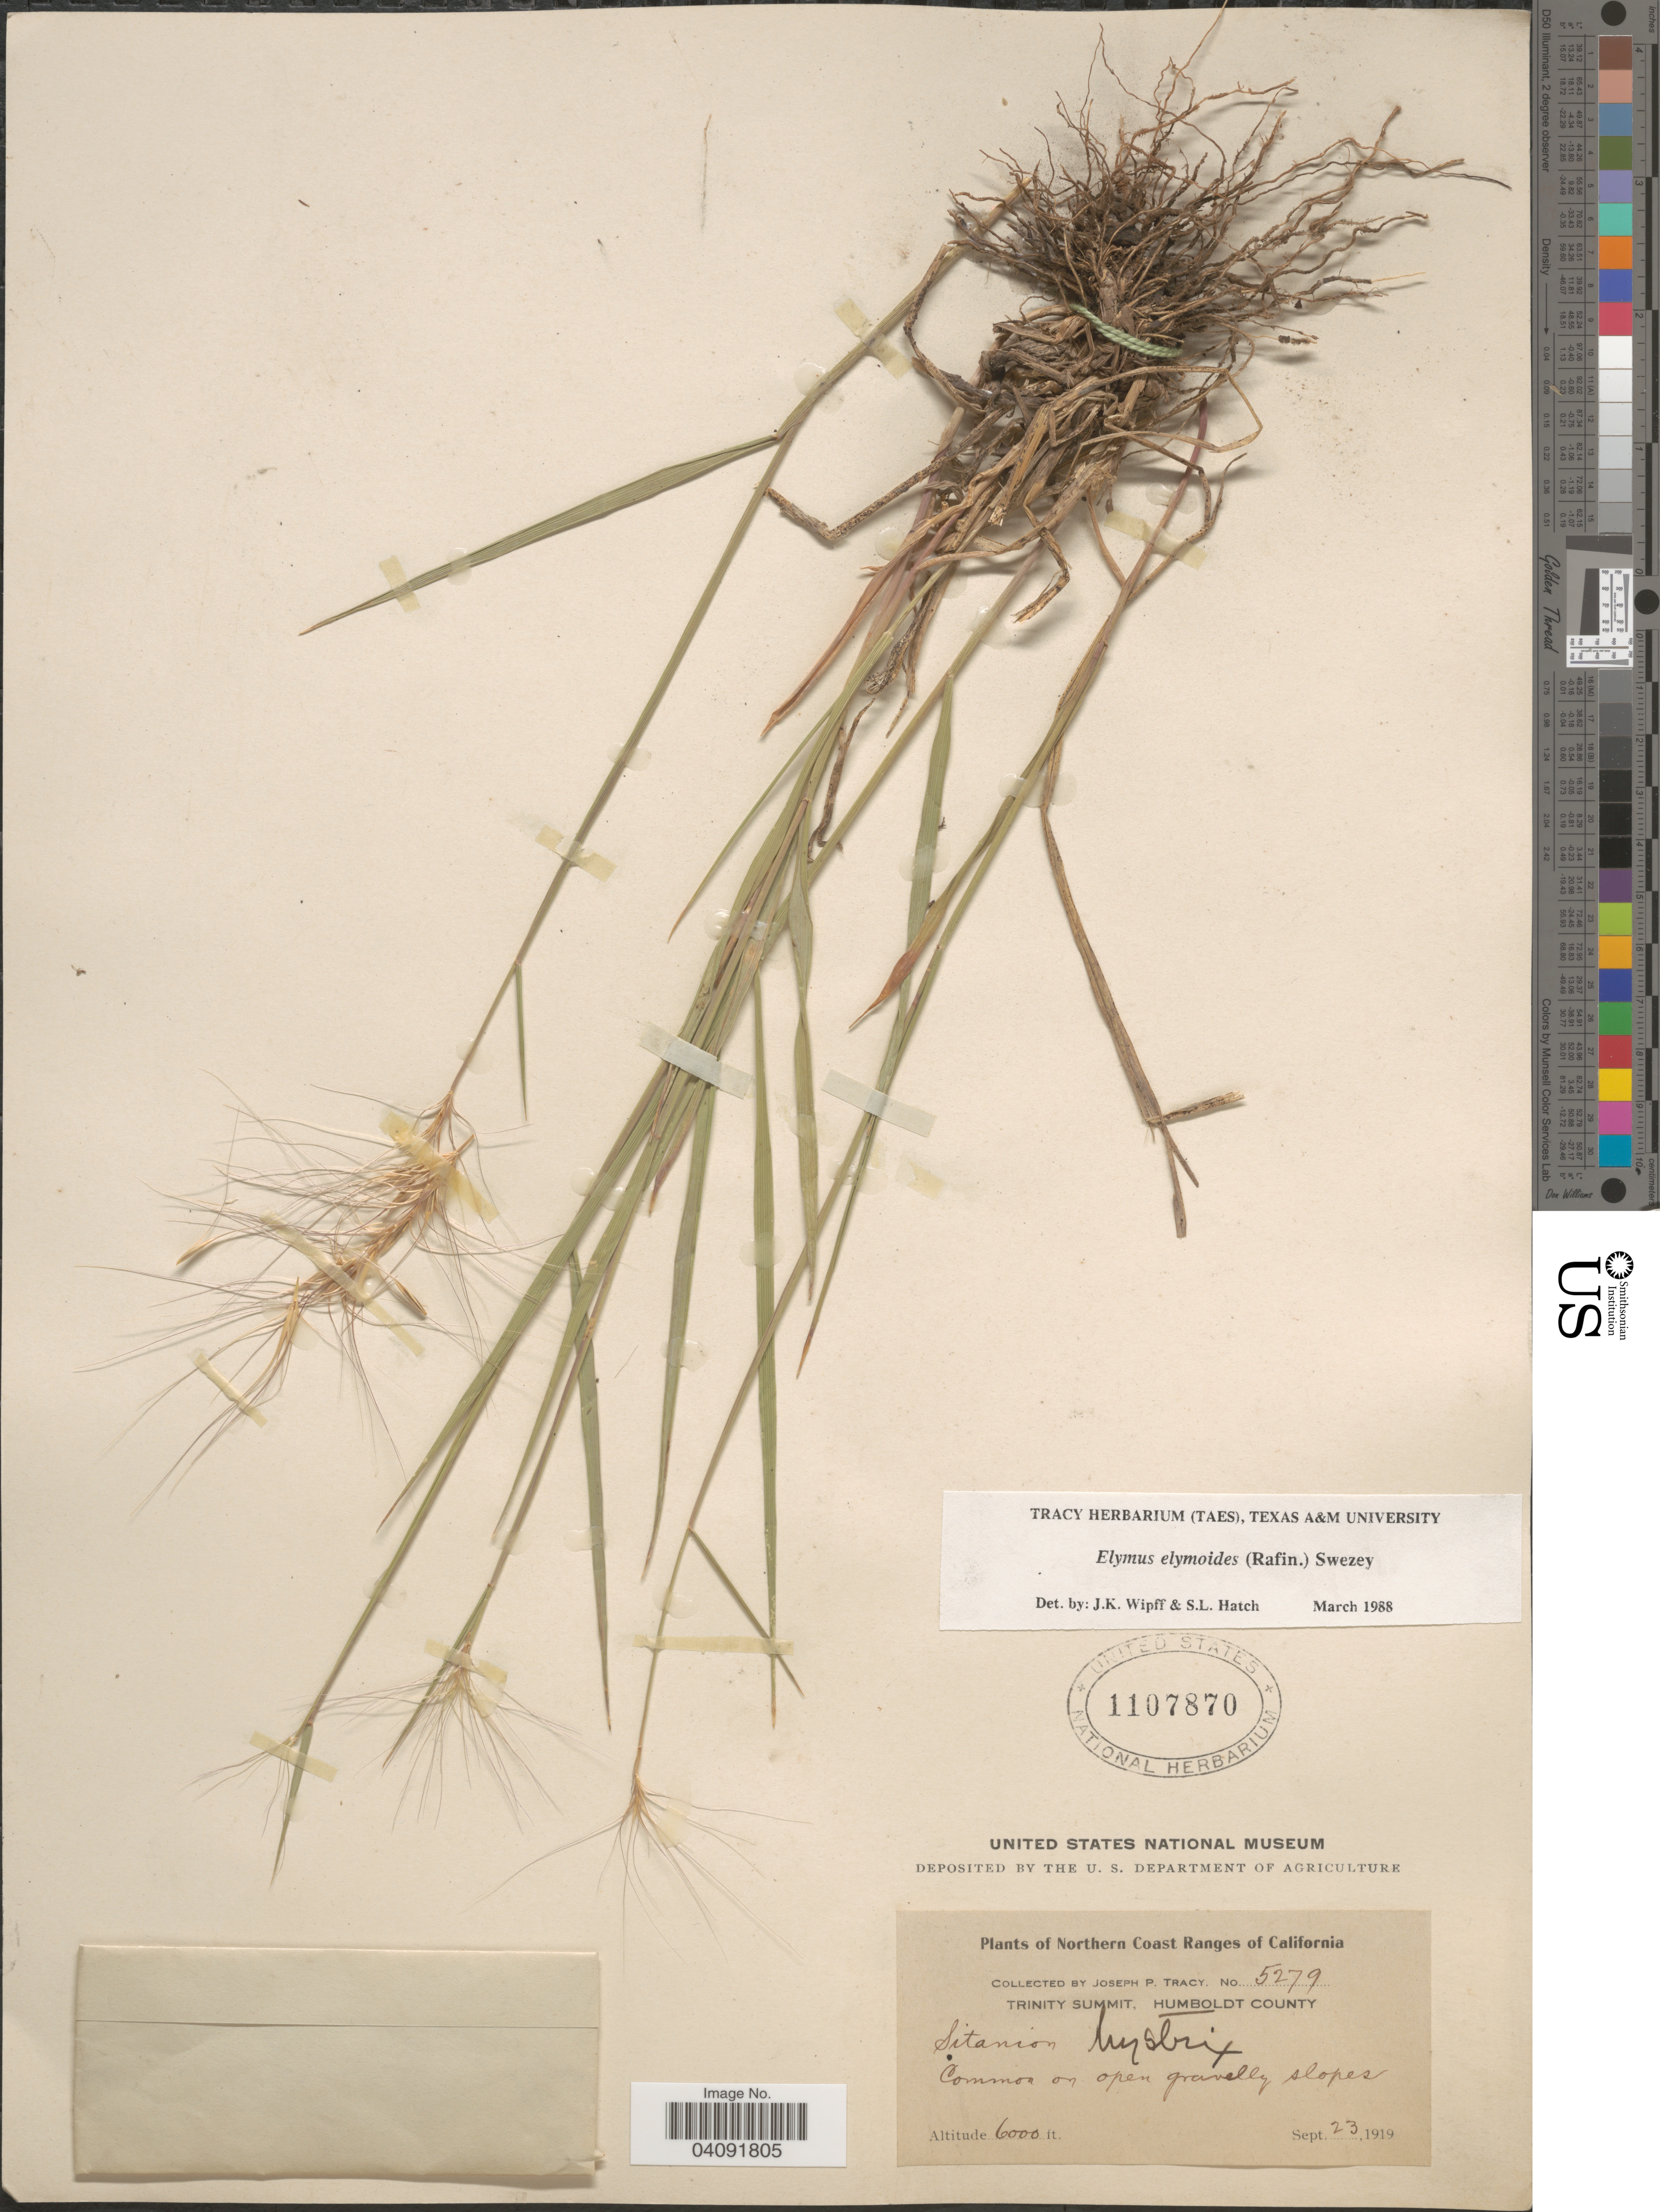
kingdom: Plantae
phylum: Tracheophyta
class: Liliopsida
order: Poales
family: Poaceae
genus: Elymus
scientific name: Elymus elymoides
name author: (Raf.) Swezey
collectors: J. Tracy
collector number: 5279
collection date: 1919-09-23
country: United States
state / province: California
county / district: Humboldt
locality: Northern Coast Ranges of California. Trinity Summit, Humboldt County.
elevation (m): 1829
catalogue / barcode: US 1107870